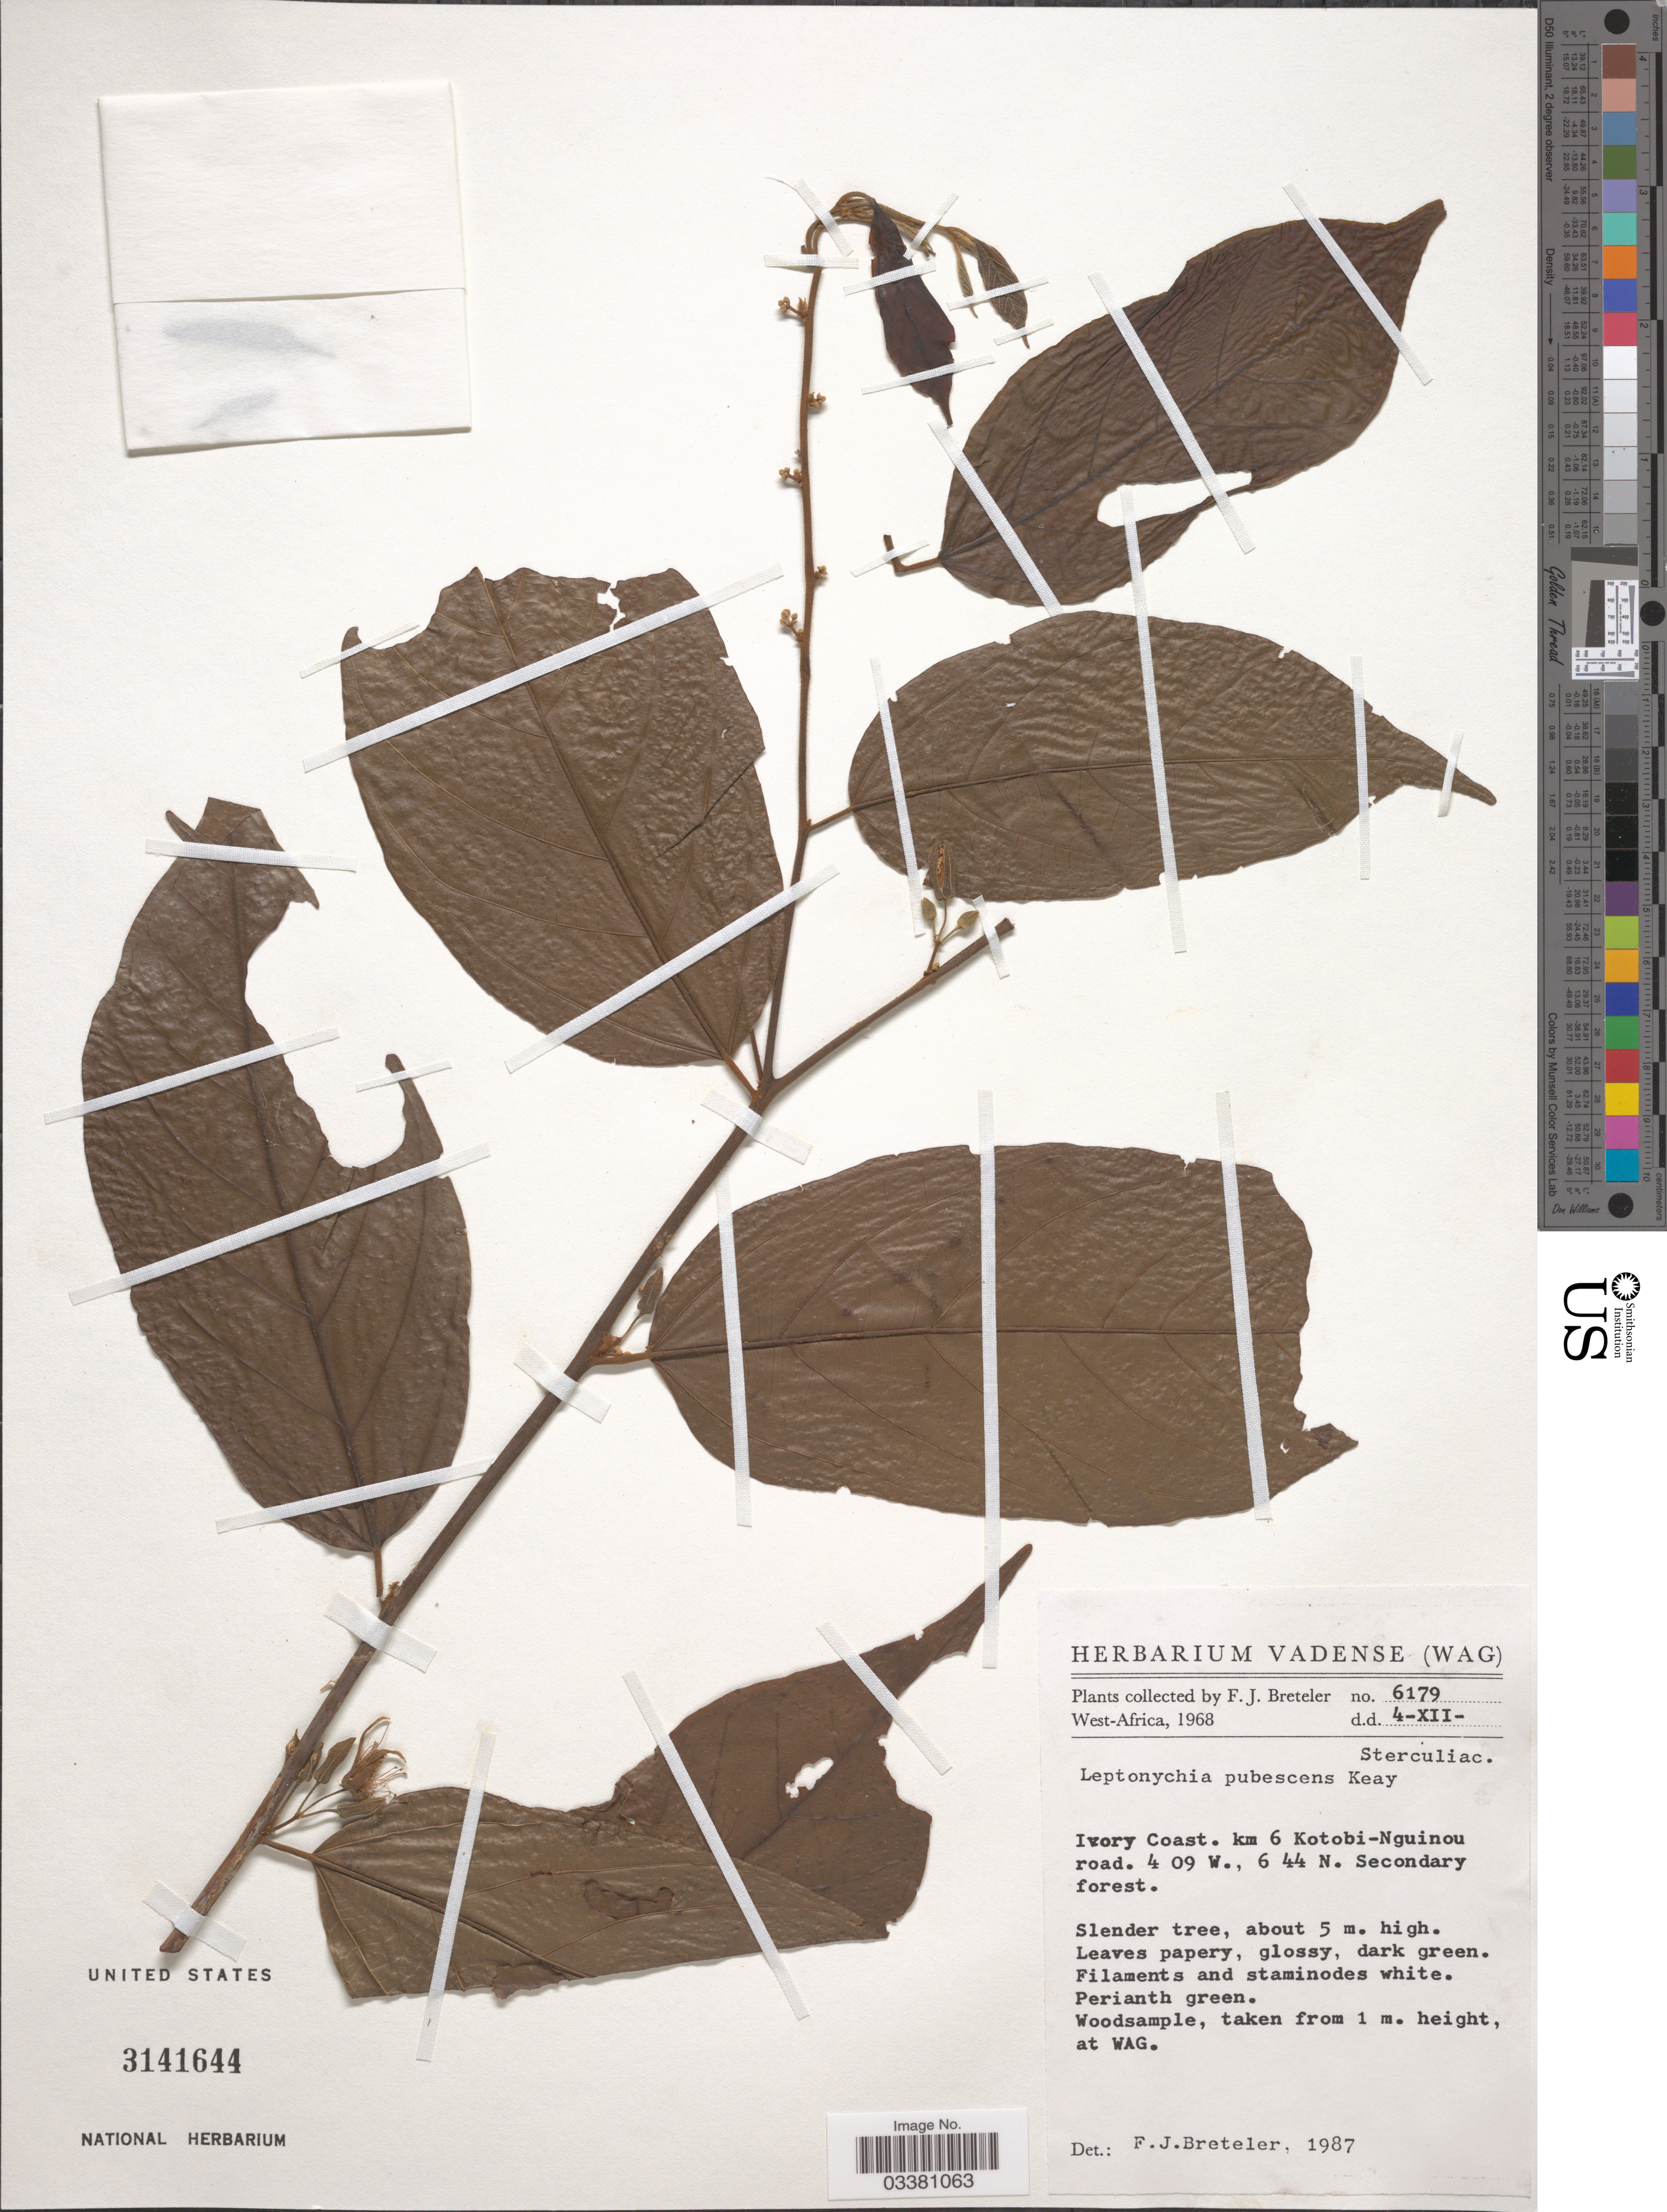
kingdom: Plantae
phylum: Tracheophyta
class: Magnoliopsida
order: Malvales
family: Malvaceae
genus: Leptonychia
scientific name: Leptonychia pubescens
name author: Keay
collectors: F. J. Breteler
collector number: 6179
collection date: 1968-12-04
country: Ivory Coast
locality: Km 6 Kotobi-Nguinou road.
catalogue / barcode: US 3141644